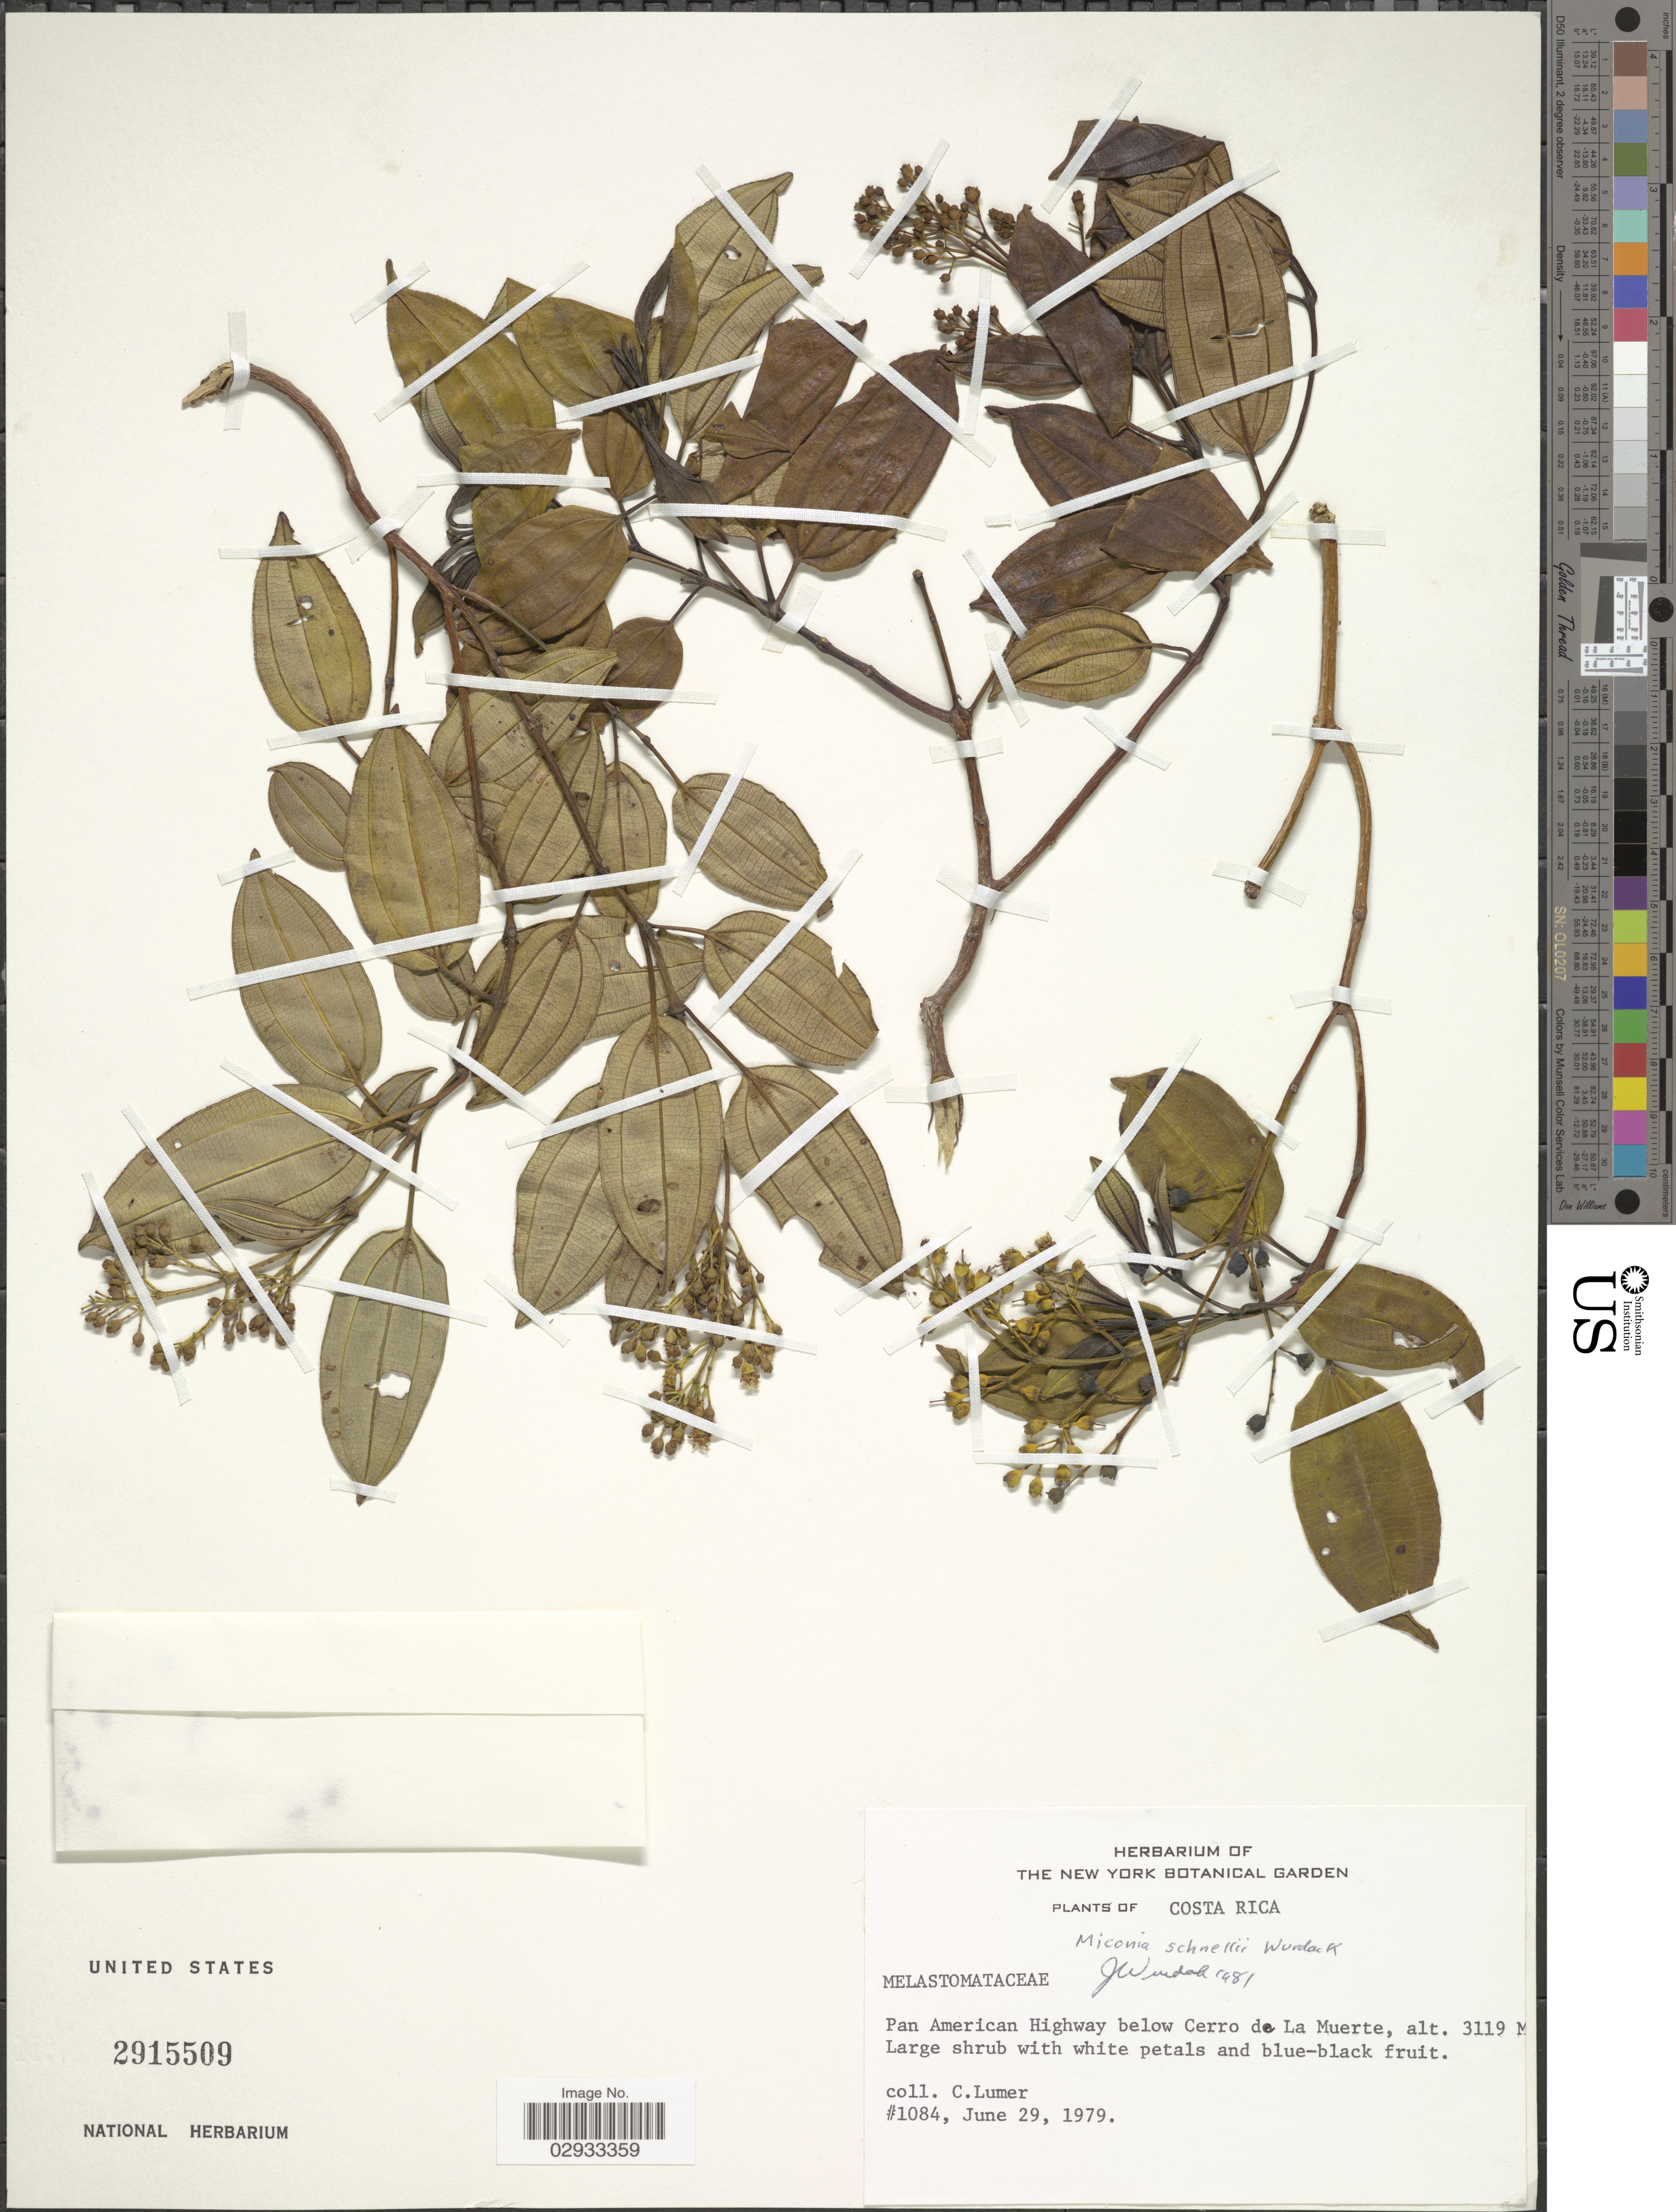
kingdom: Plantae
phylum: Tracheophyta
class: Magnoliopsida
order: Myrtales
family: Melastomataceae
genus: Miconia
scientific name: Miconia schnellii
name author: Wurdack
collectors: C. Lumer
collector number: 1084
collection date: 1979-06-29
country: Costa Rica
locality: Pan American Highway below Cerro de La Muerte.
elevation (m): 3119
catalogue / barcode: US 2915509